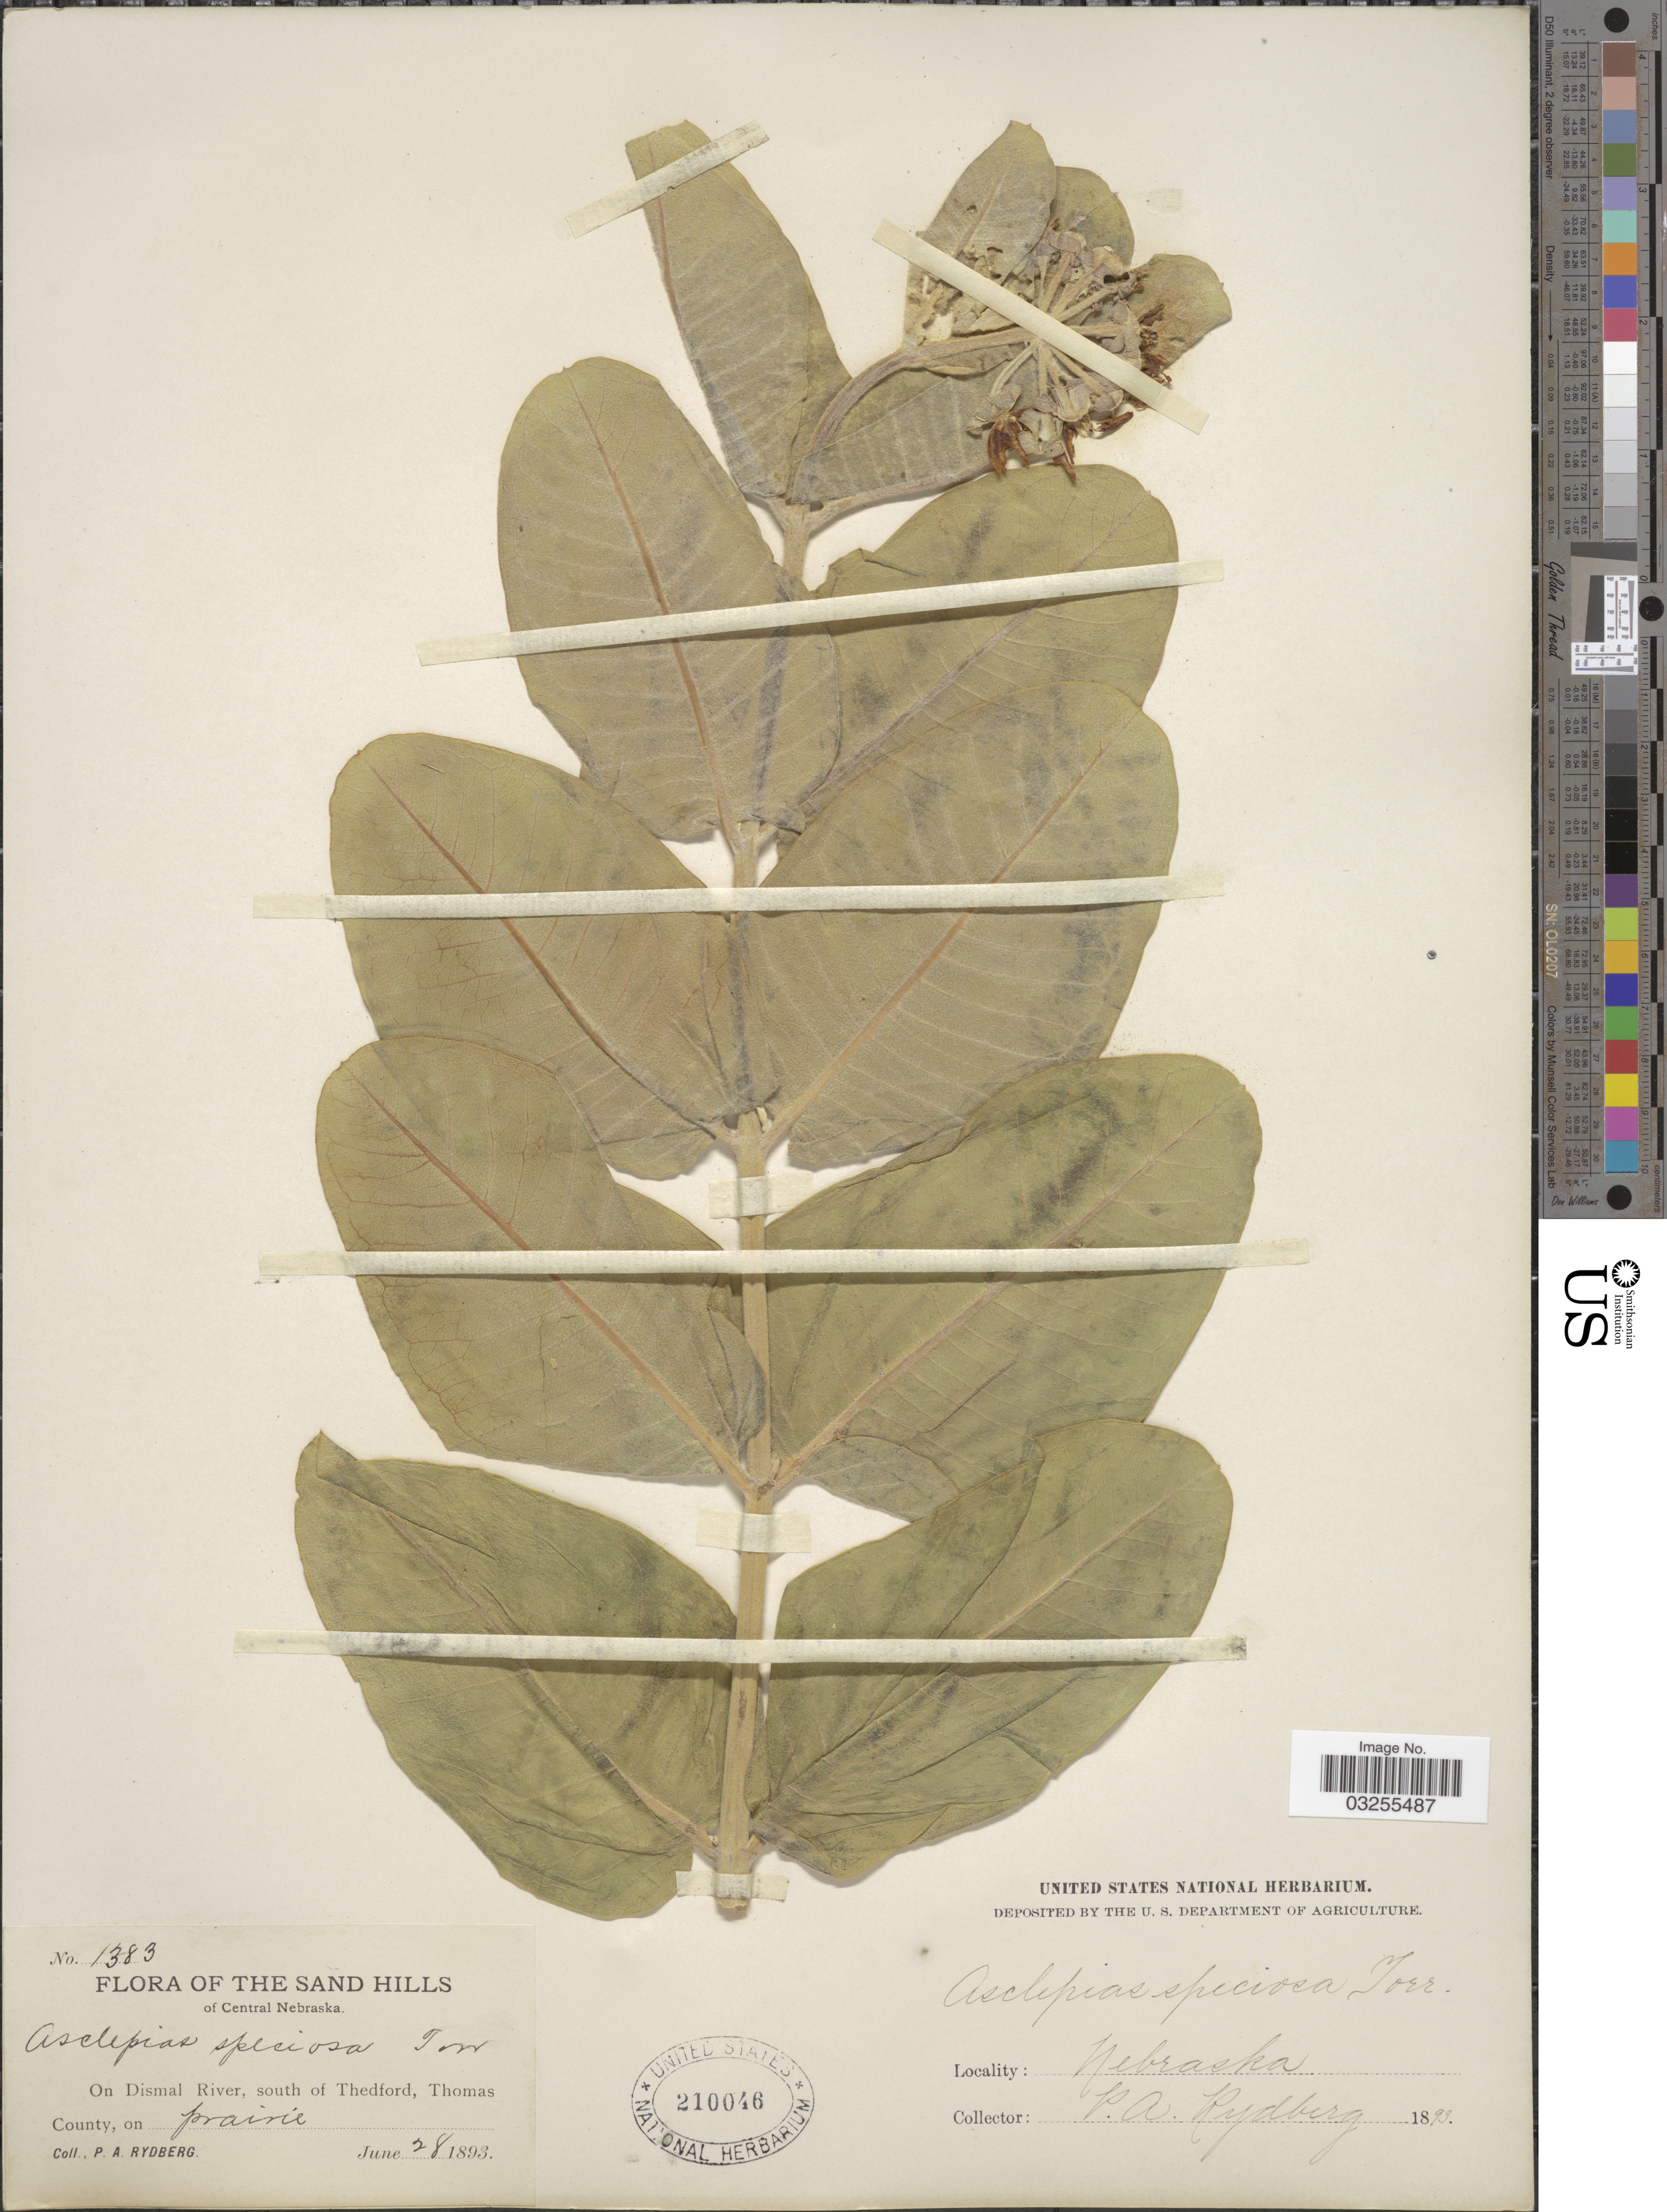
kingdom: Plantae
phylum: Tracheophyta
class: Magnoliopsida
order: Gentianales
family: Apocynaceae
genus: Asclepias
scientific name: Asclepias speciosa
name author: Torr.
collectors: P. A. Rydberg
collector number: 1383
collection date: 1893-06-28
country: United States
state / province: Nebraska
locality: The Sand Hills of Central Nebraska. On Dismal River, south of Thedford, Thomas County, on prairie.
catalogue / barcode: US 210046